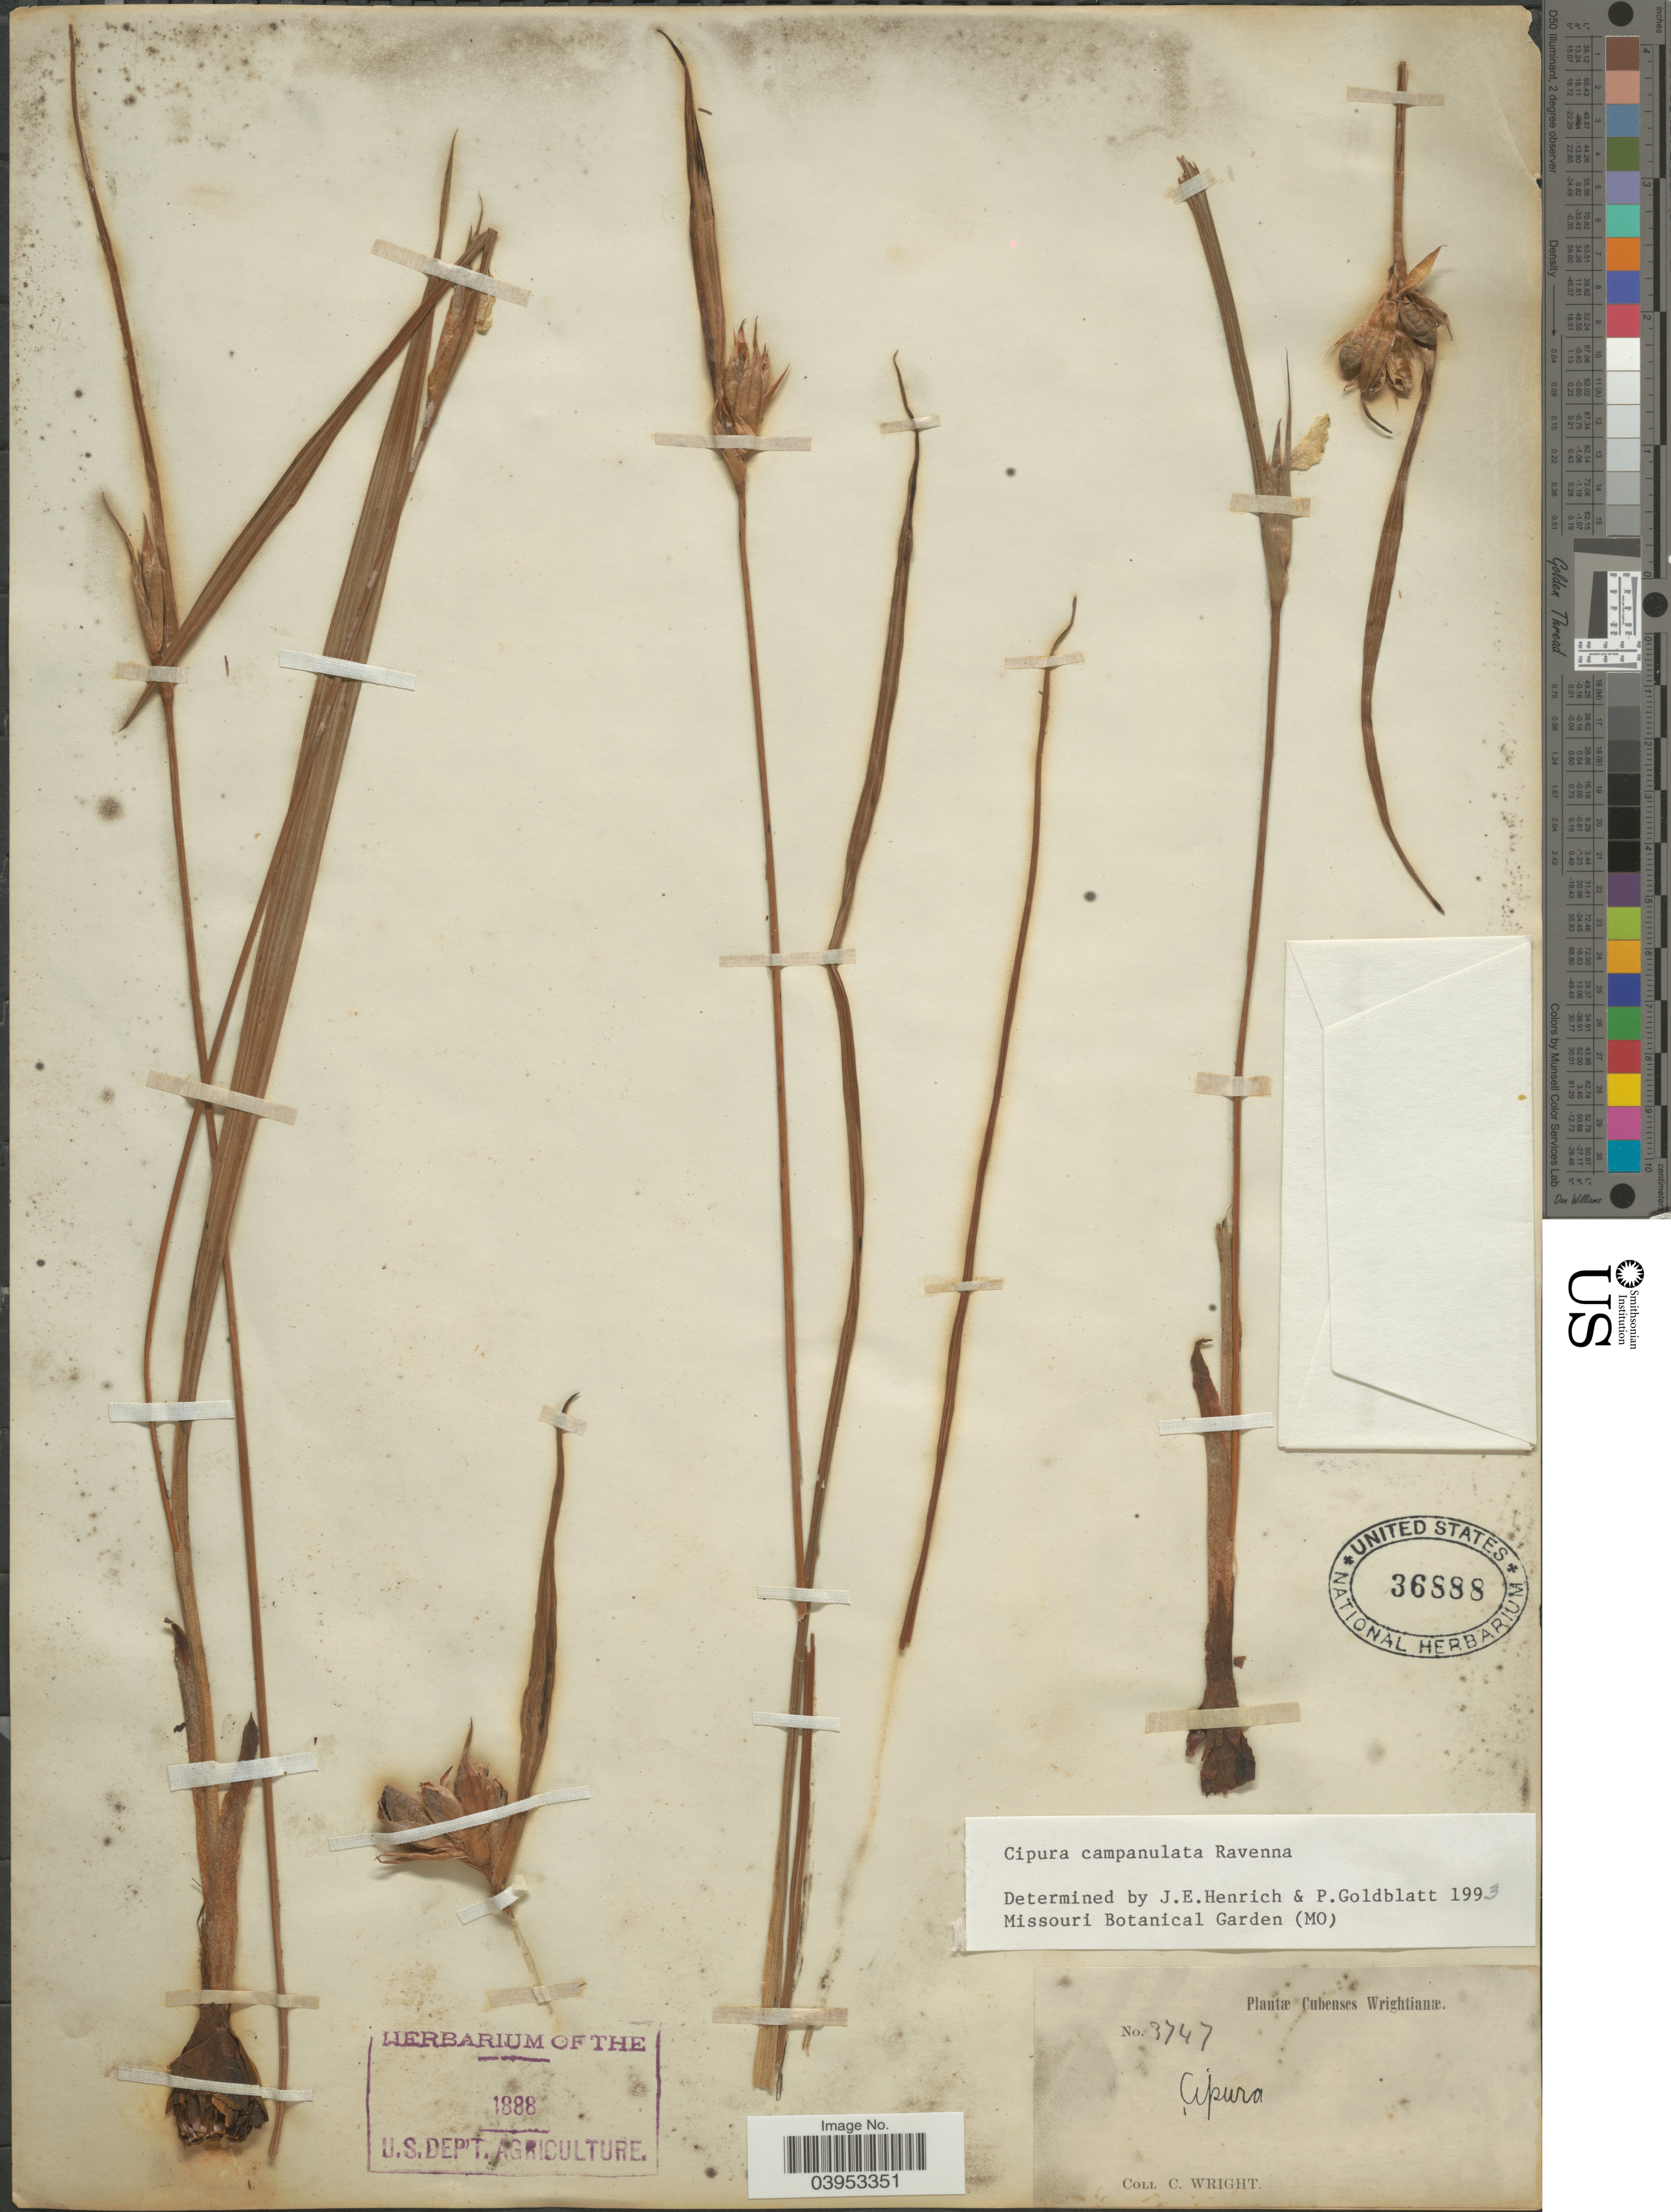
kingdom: Plantae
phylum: Tracheophyta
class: Liliopsida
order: Asparagales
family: Iridaceae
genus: Cipura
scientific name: Cipura campanulata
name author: Ravenna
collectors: C. Wright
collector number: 3747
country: Cuba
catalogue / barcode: US 36888